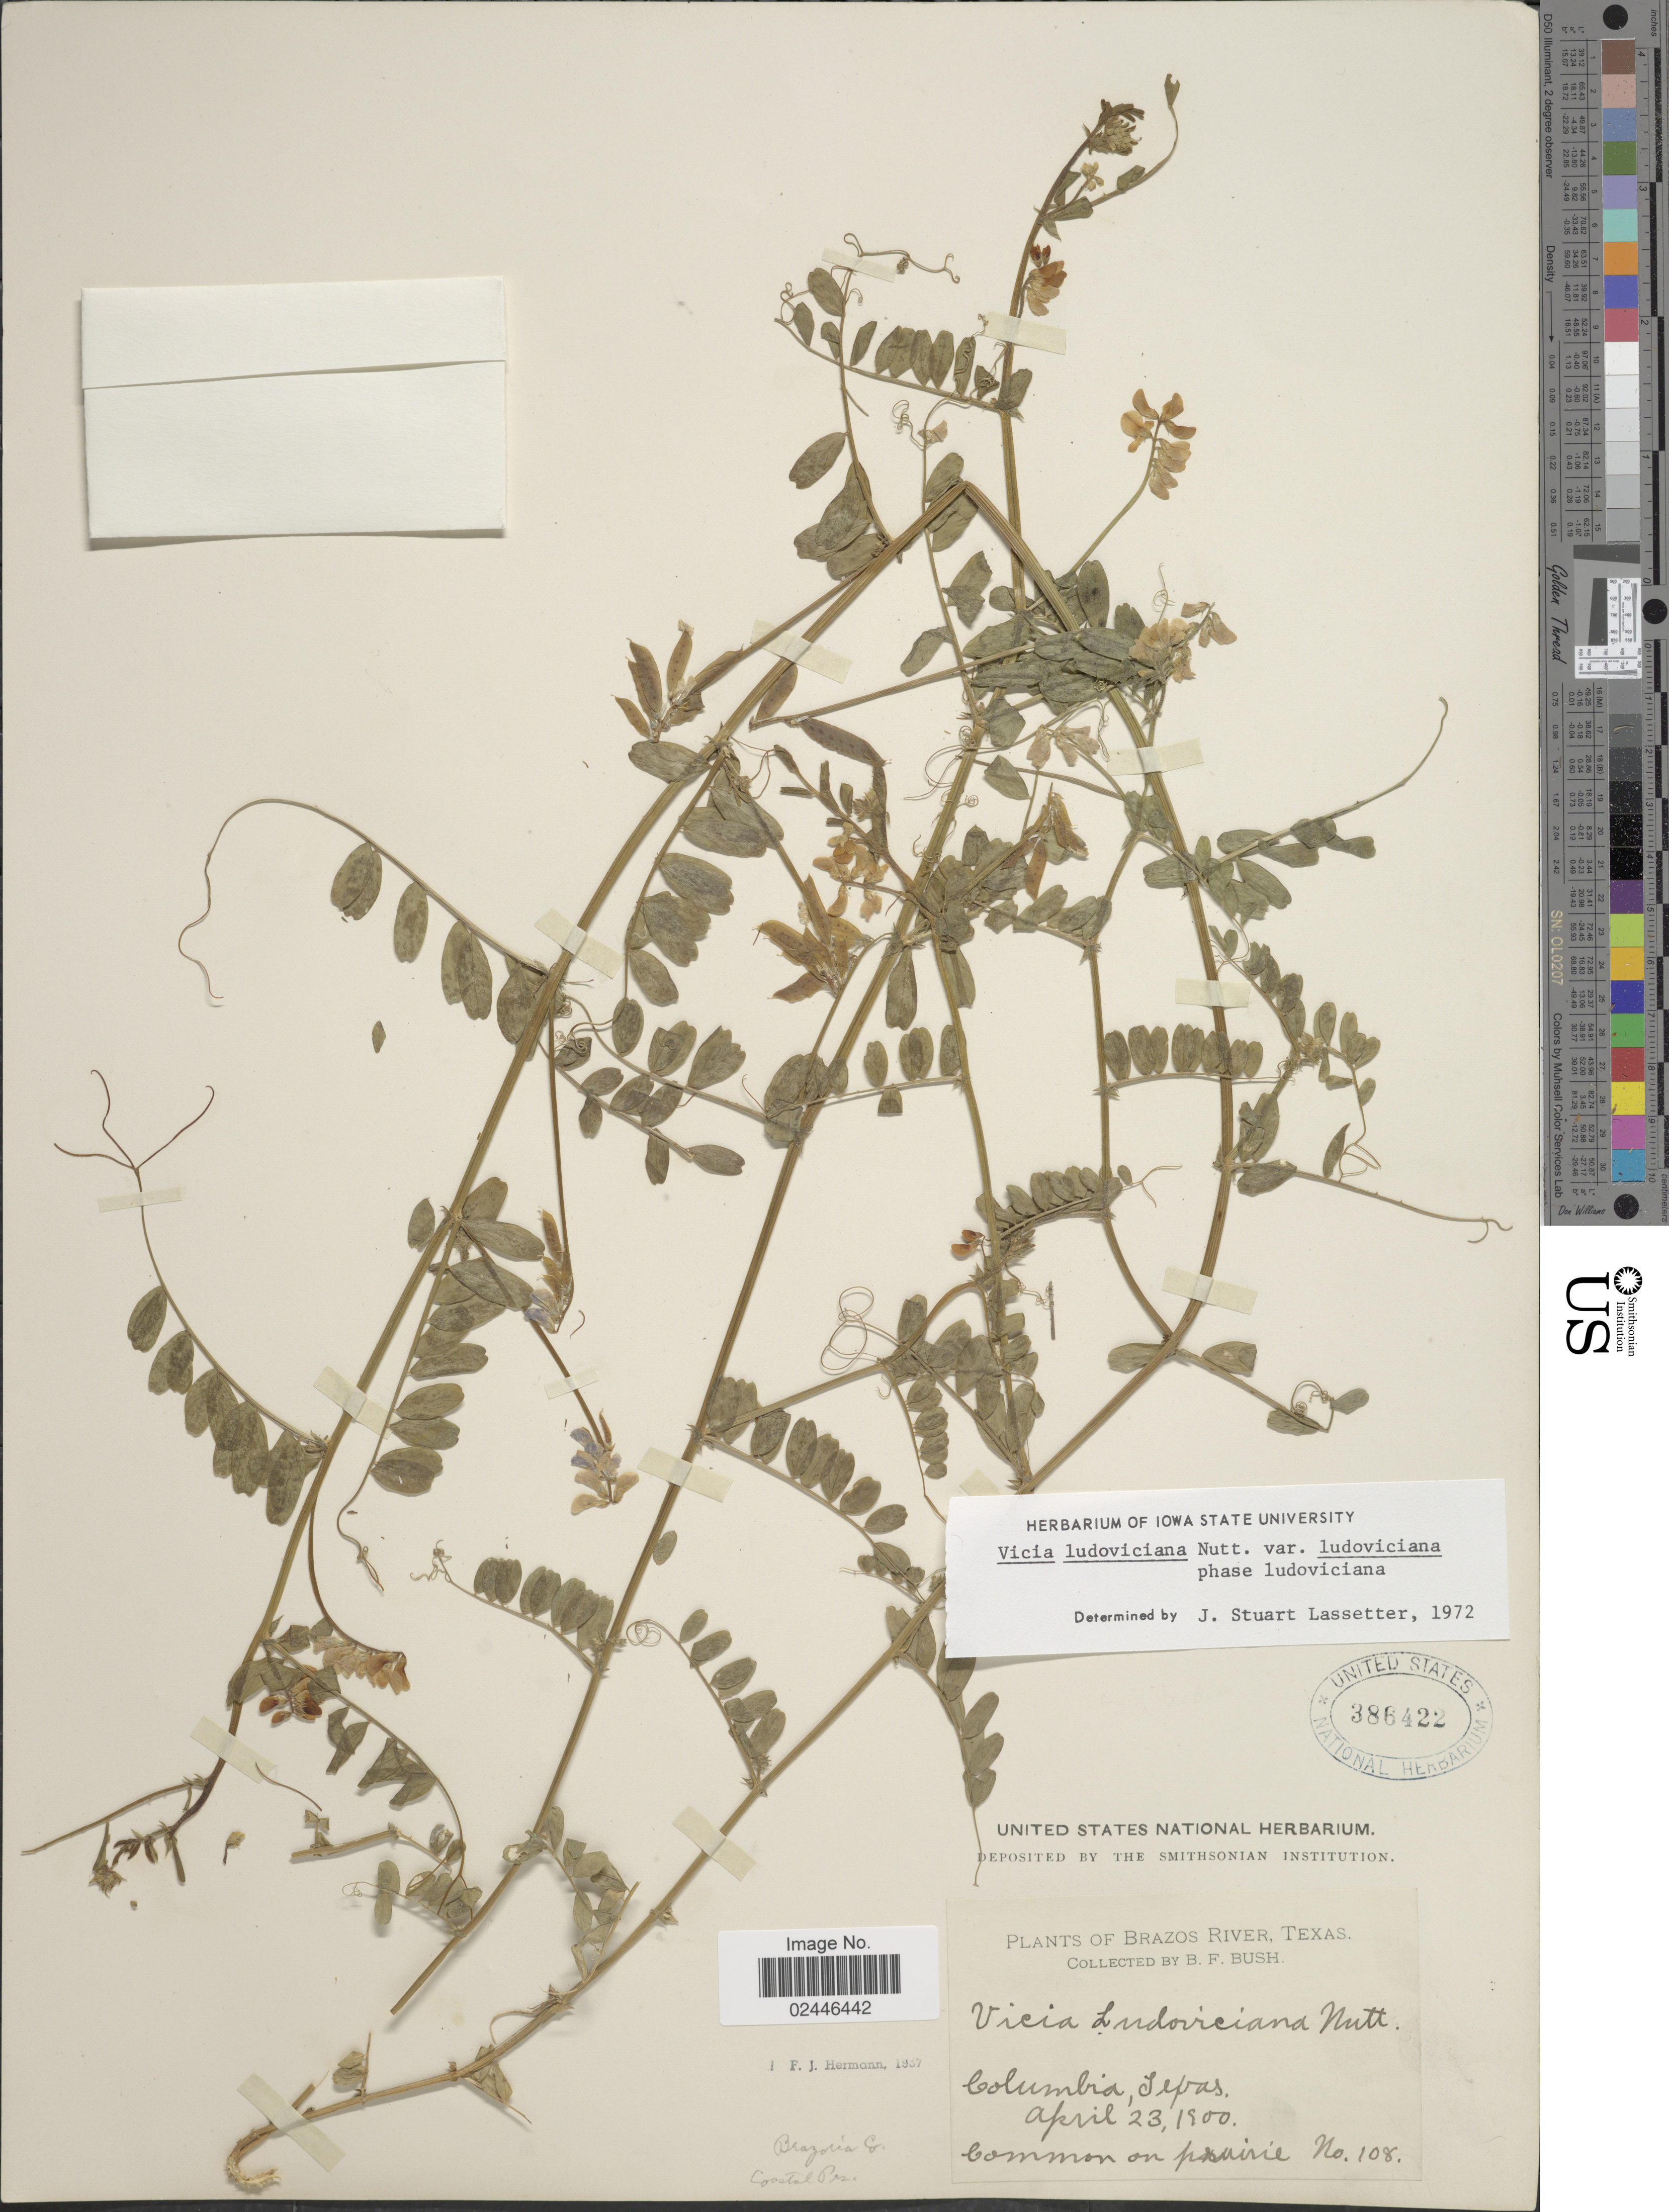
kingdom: Plantae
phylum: Tracheophyta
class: Magnoliopsida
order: Fabales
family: Fabaceae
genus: Vicia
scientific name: Vicia ludoviciana var. ludoviciana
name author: Nutt. ex Torr. & A. Gray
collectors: B. F. Bush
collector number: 108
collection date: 1900-04-23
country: United States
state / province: Texas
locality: Brazos River, Columbia, Brazoria Co, Coastal Pr.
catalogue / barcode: US 386422